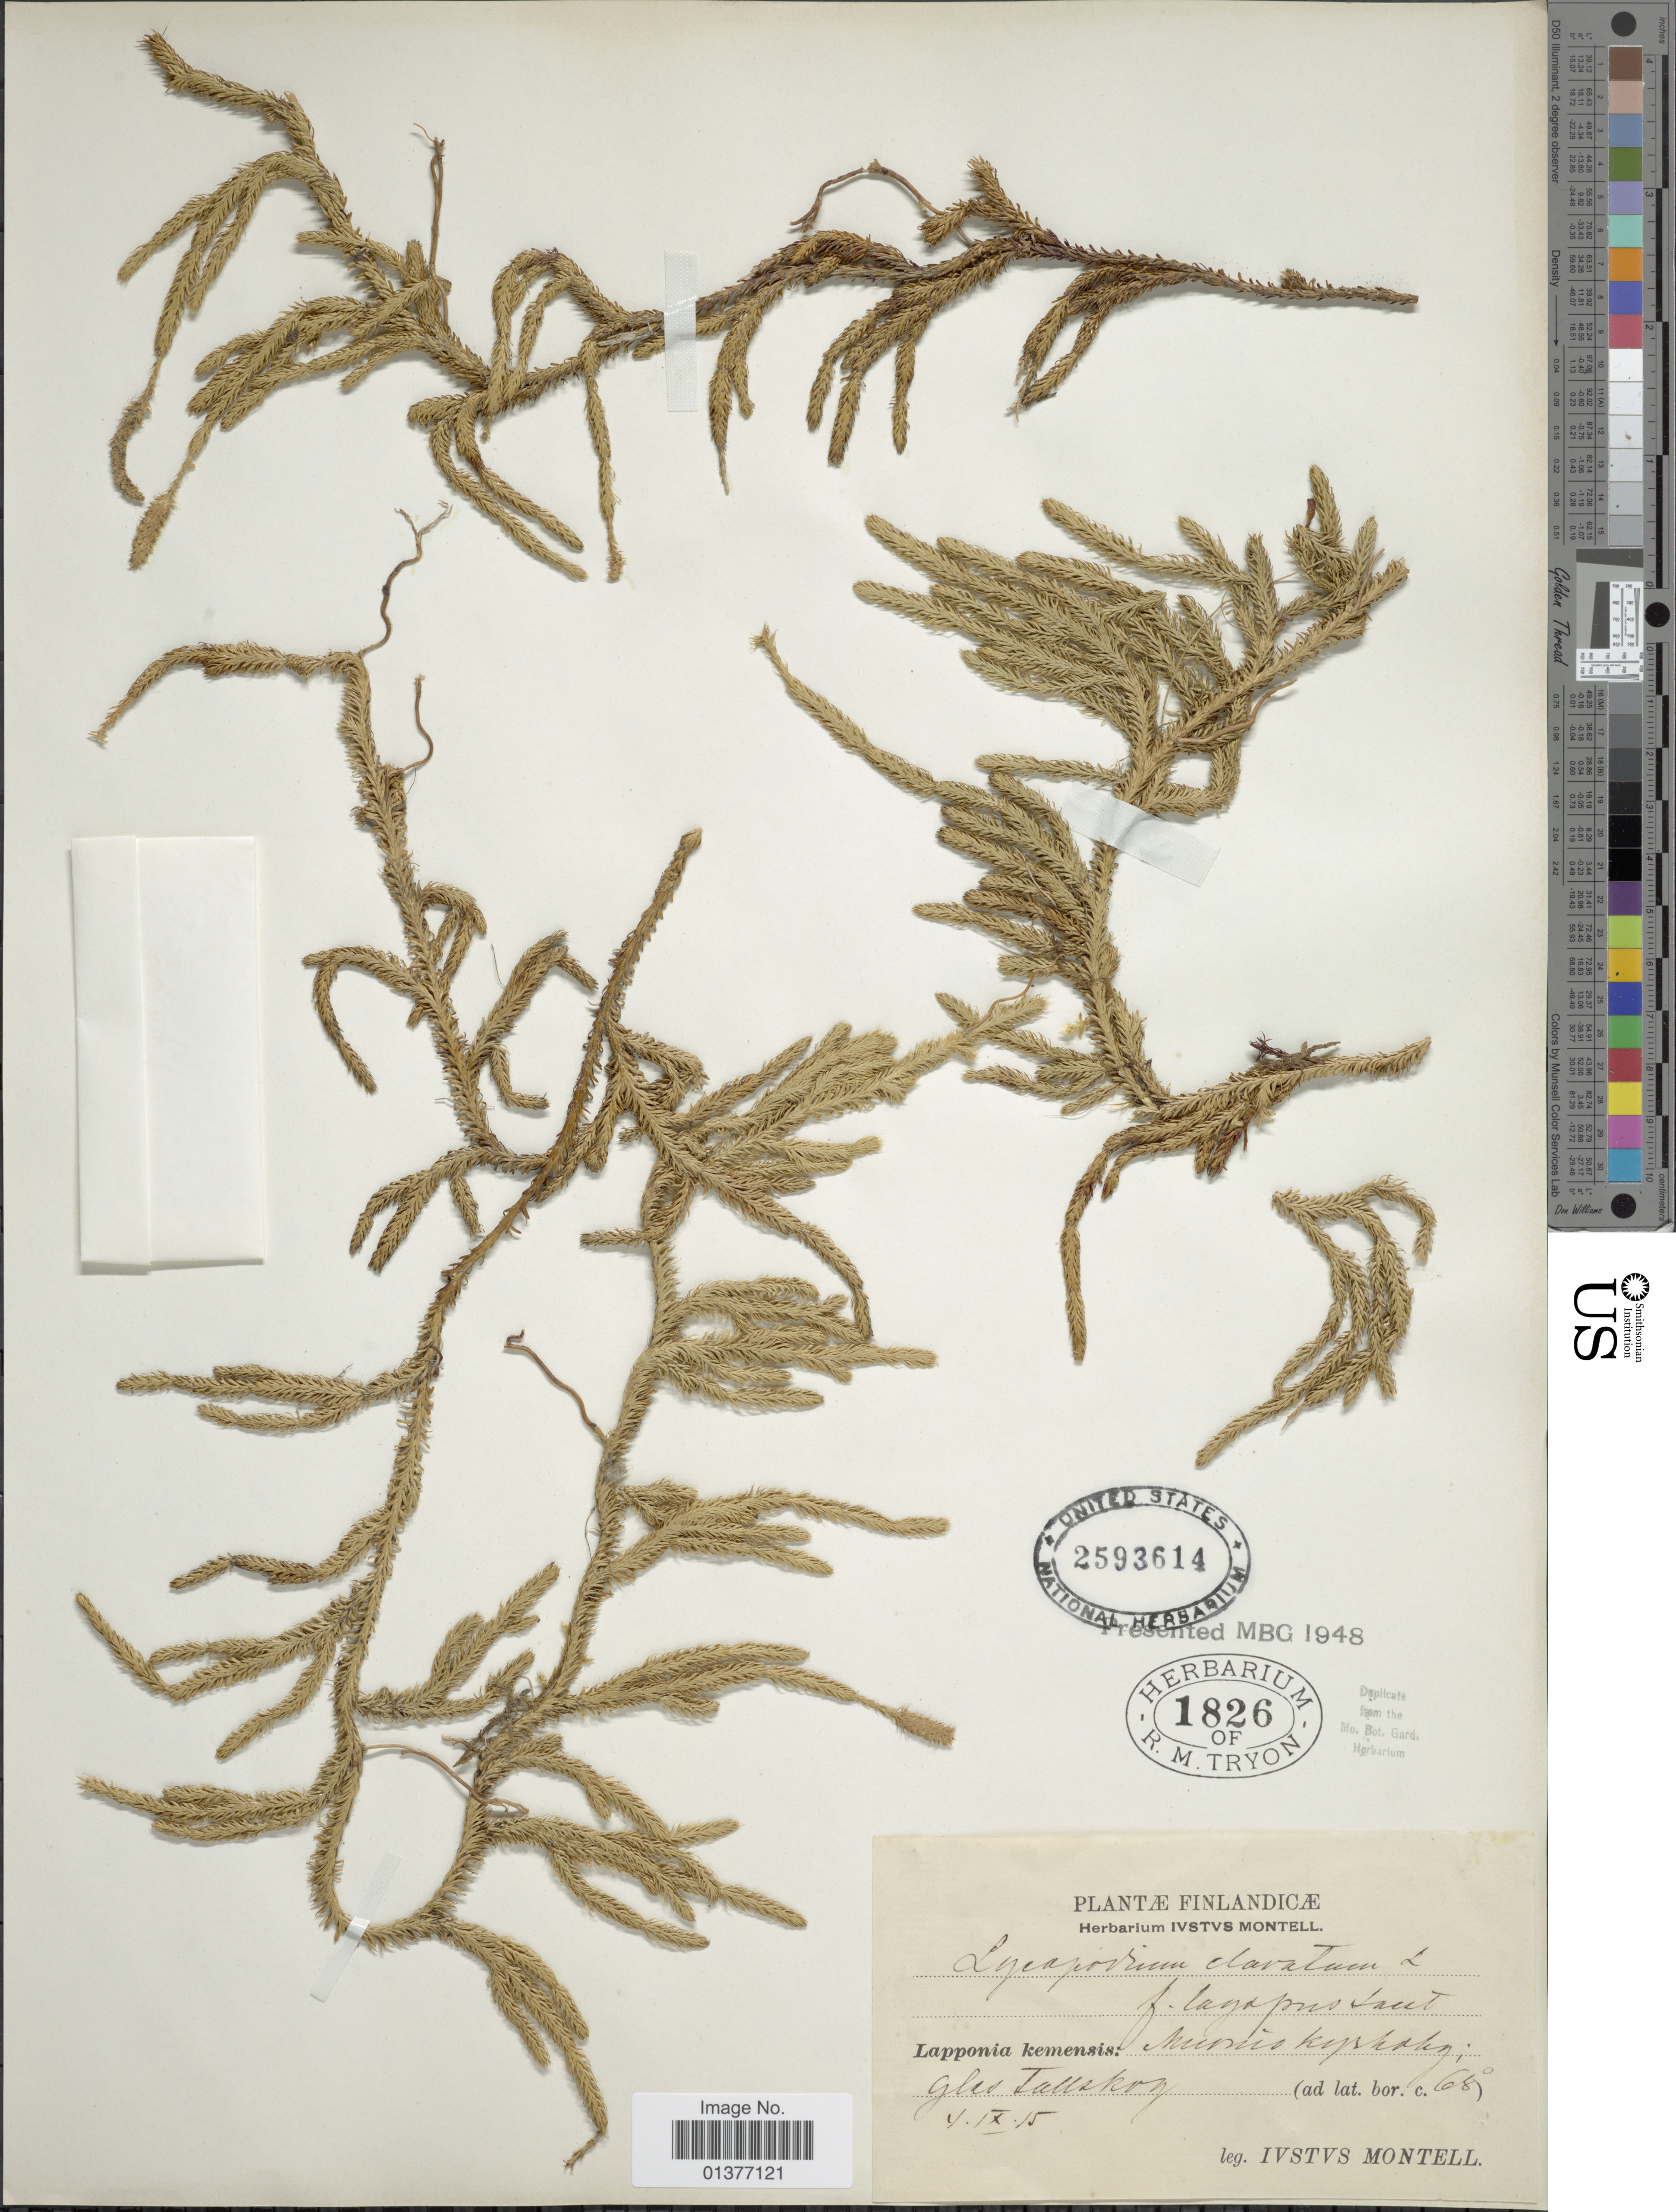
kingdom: Plantae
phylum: Tracheophyta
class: Lycopodiopsida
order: Lycopodiales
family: Lycopodiaceae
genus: Lycopodium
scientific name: Lycopodium clavatum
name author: L.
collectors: I. Montell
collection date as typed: Transcribed d/m/y: 4/9/15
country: Finland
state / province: Lappi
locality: Tunturi-Lappi > Muonio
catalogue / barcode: US 2593614